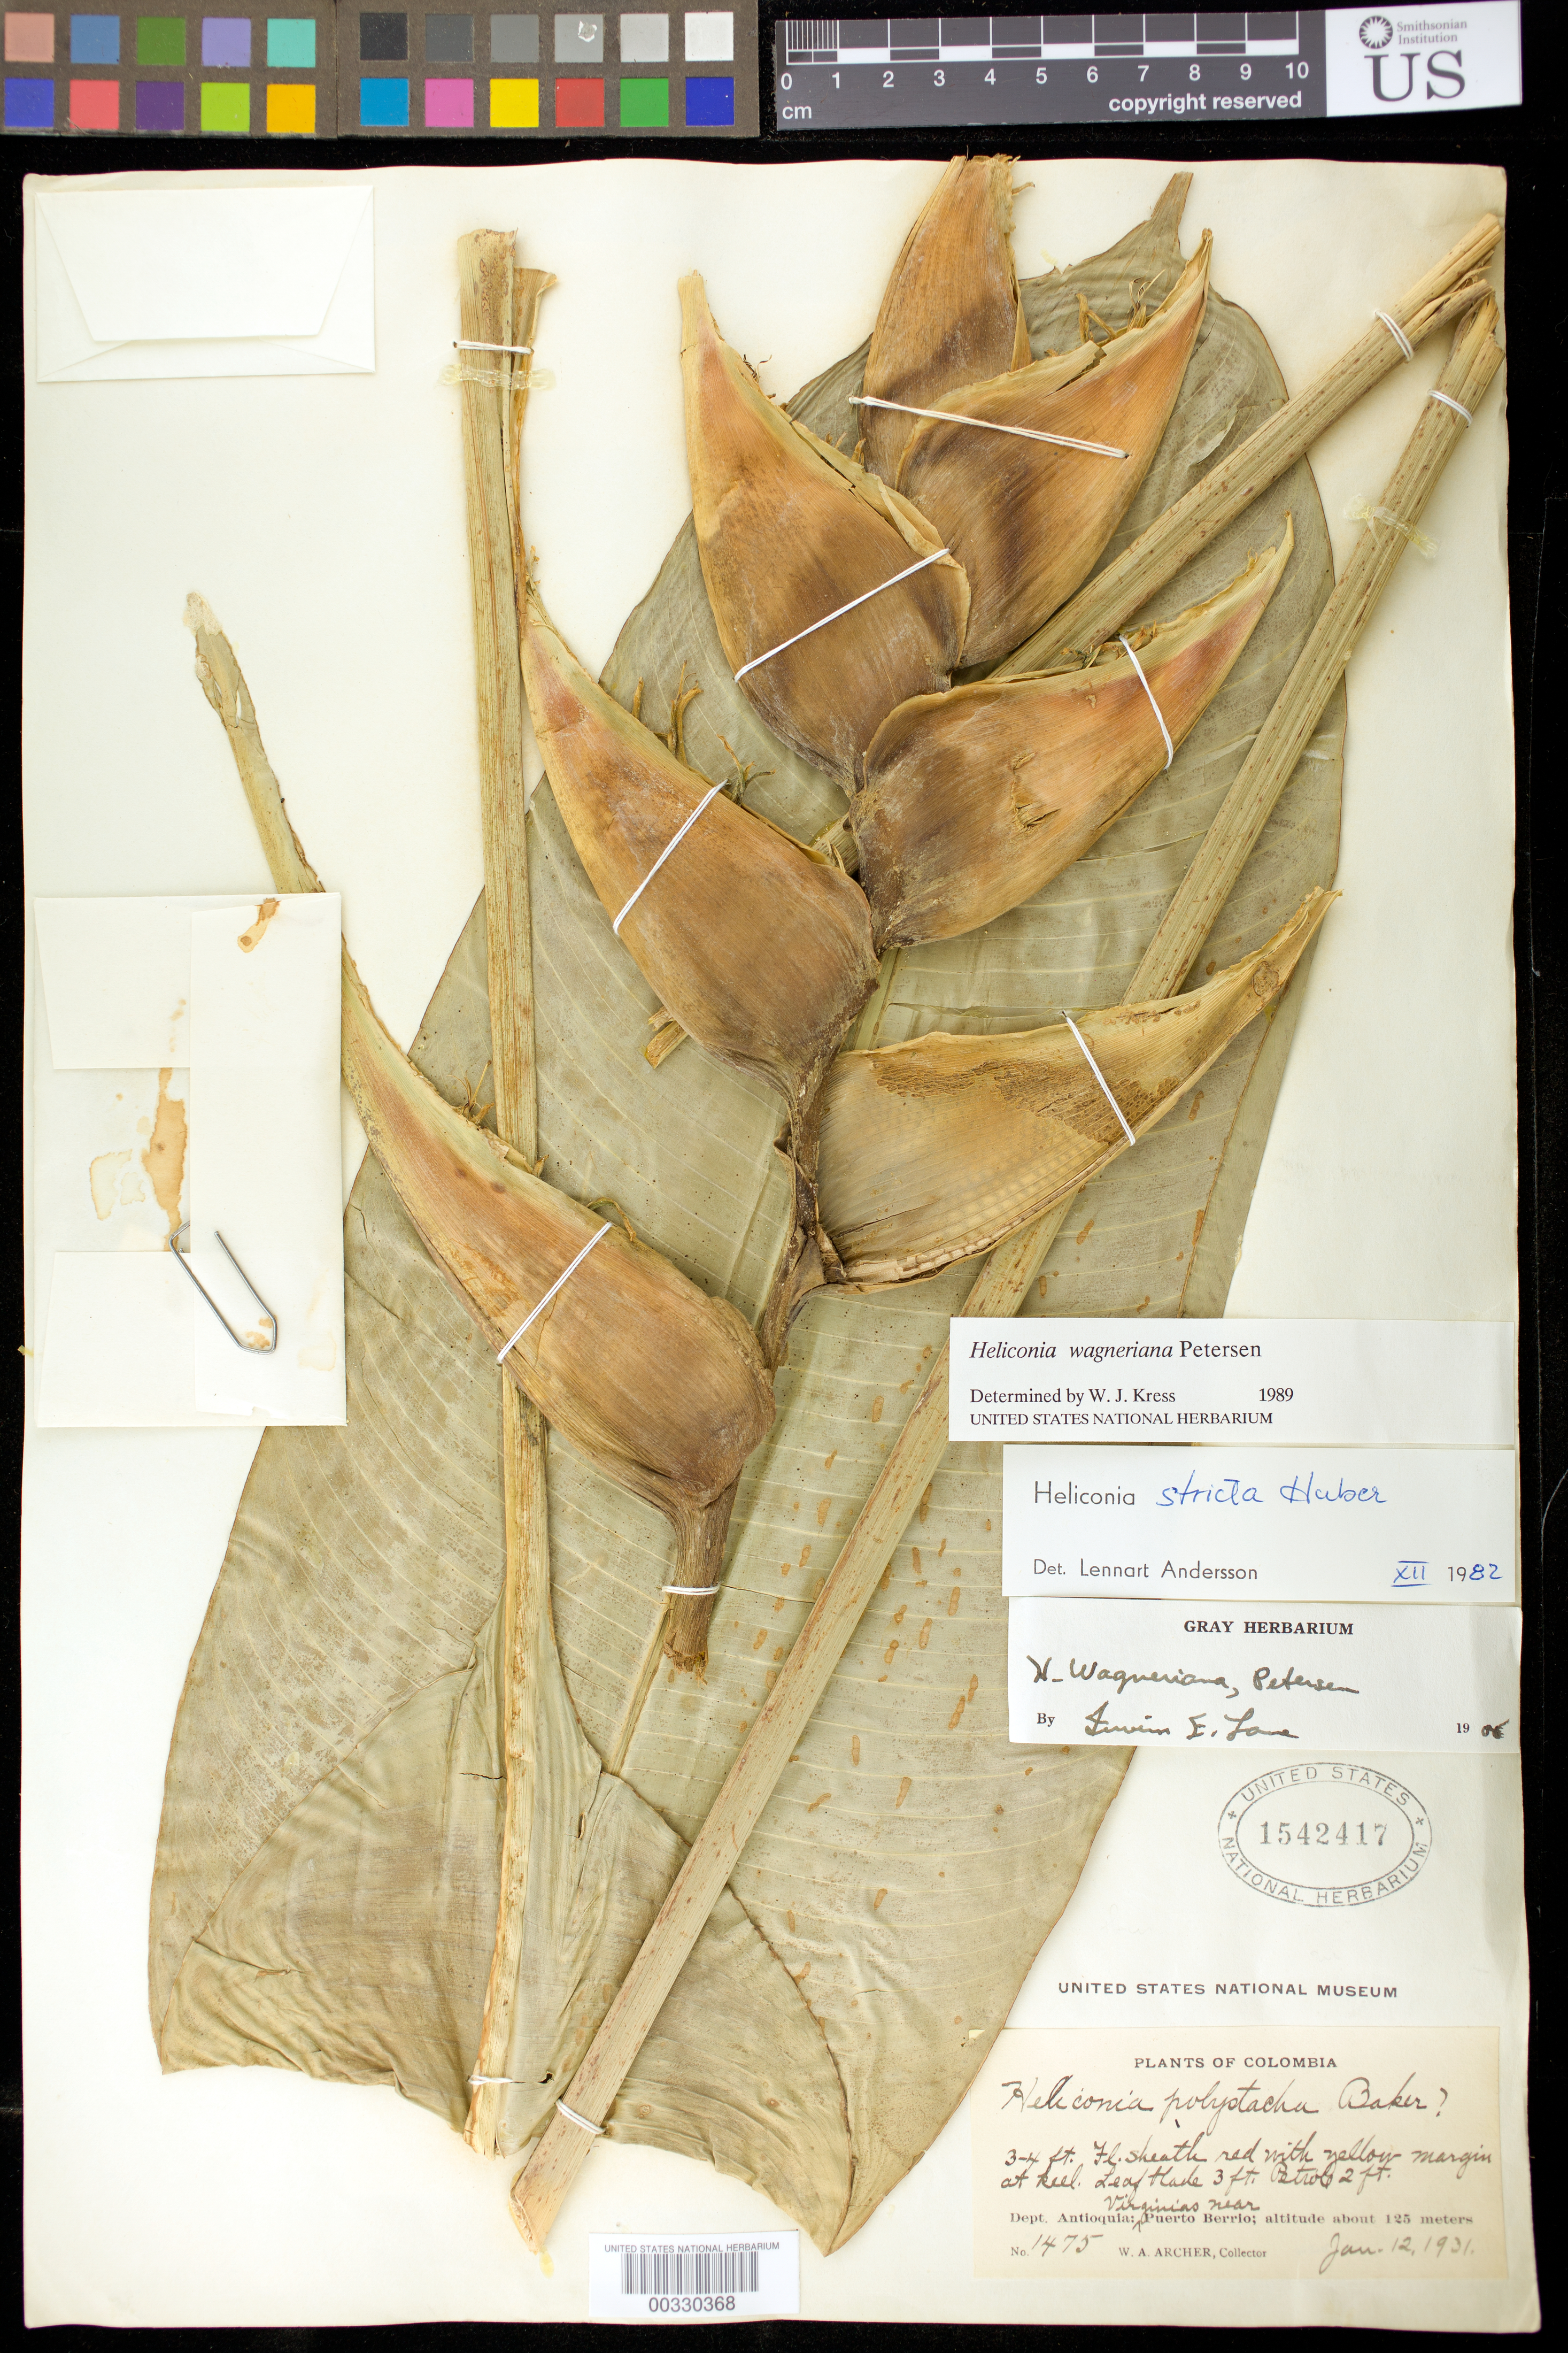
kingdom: Plantae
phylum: Tracheophyta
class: Liliopsida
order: Zingiberales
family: Heliconiaceae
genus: Heliconia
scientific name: Heliconia wagneriana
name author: Petersen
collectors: W. A. Archer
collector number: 1475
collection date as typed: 12 Jan 1931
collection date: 1931-01-12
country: Colombia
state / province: Antioquia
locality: Virginias near Puerto Berrio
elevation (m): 125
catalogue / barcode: US 1542417